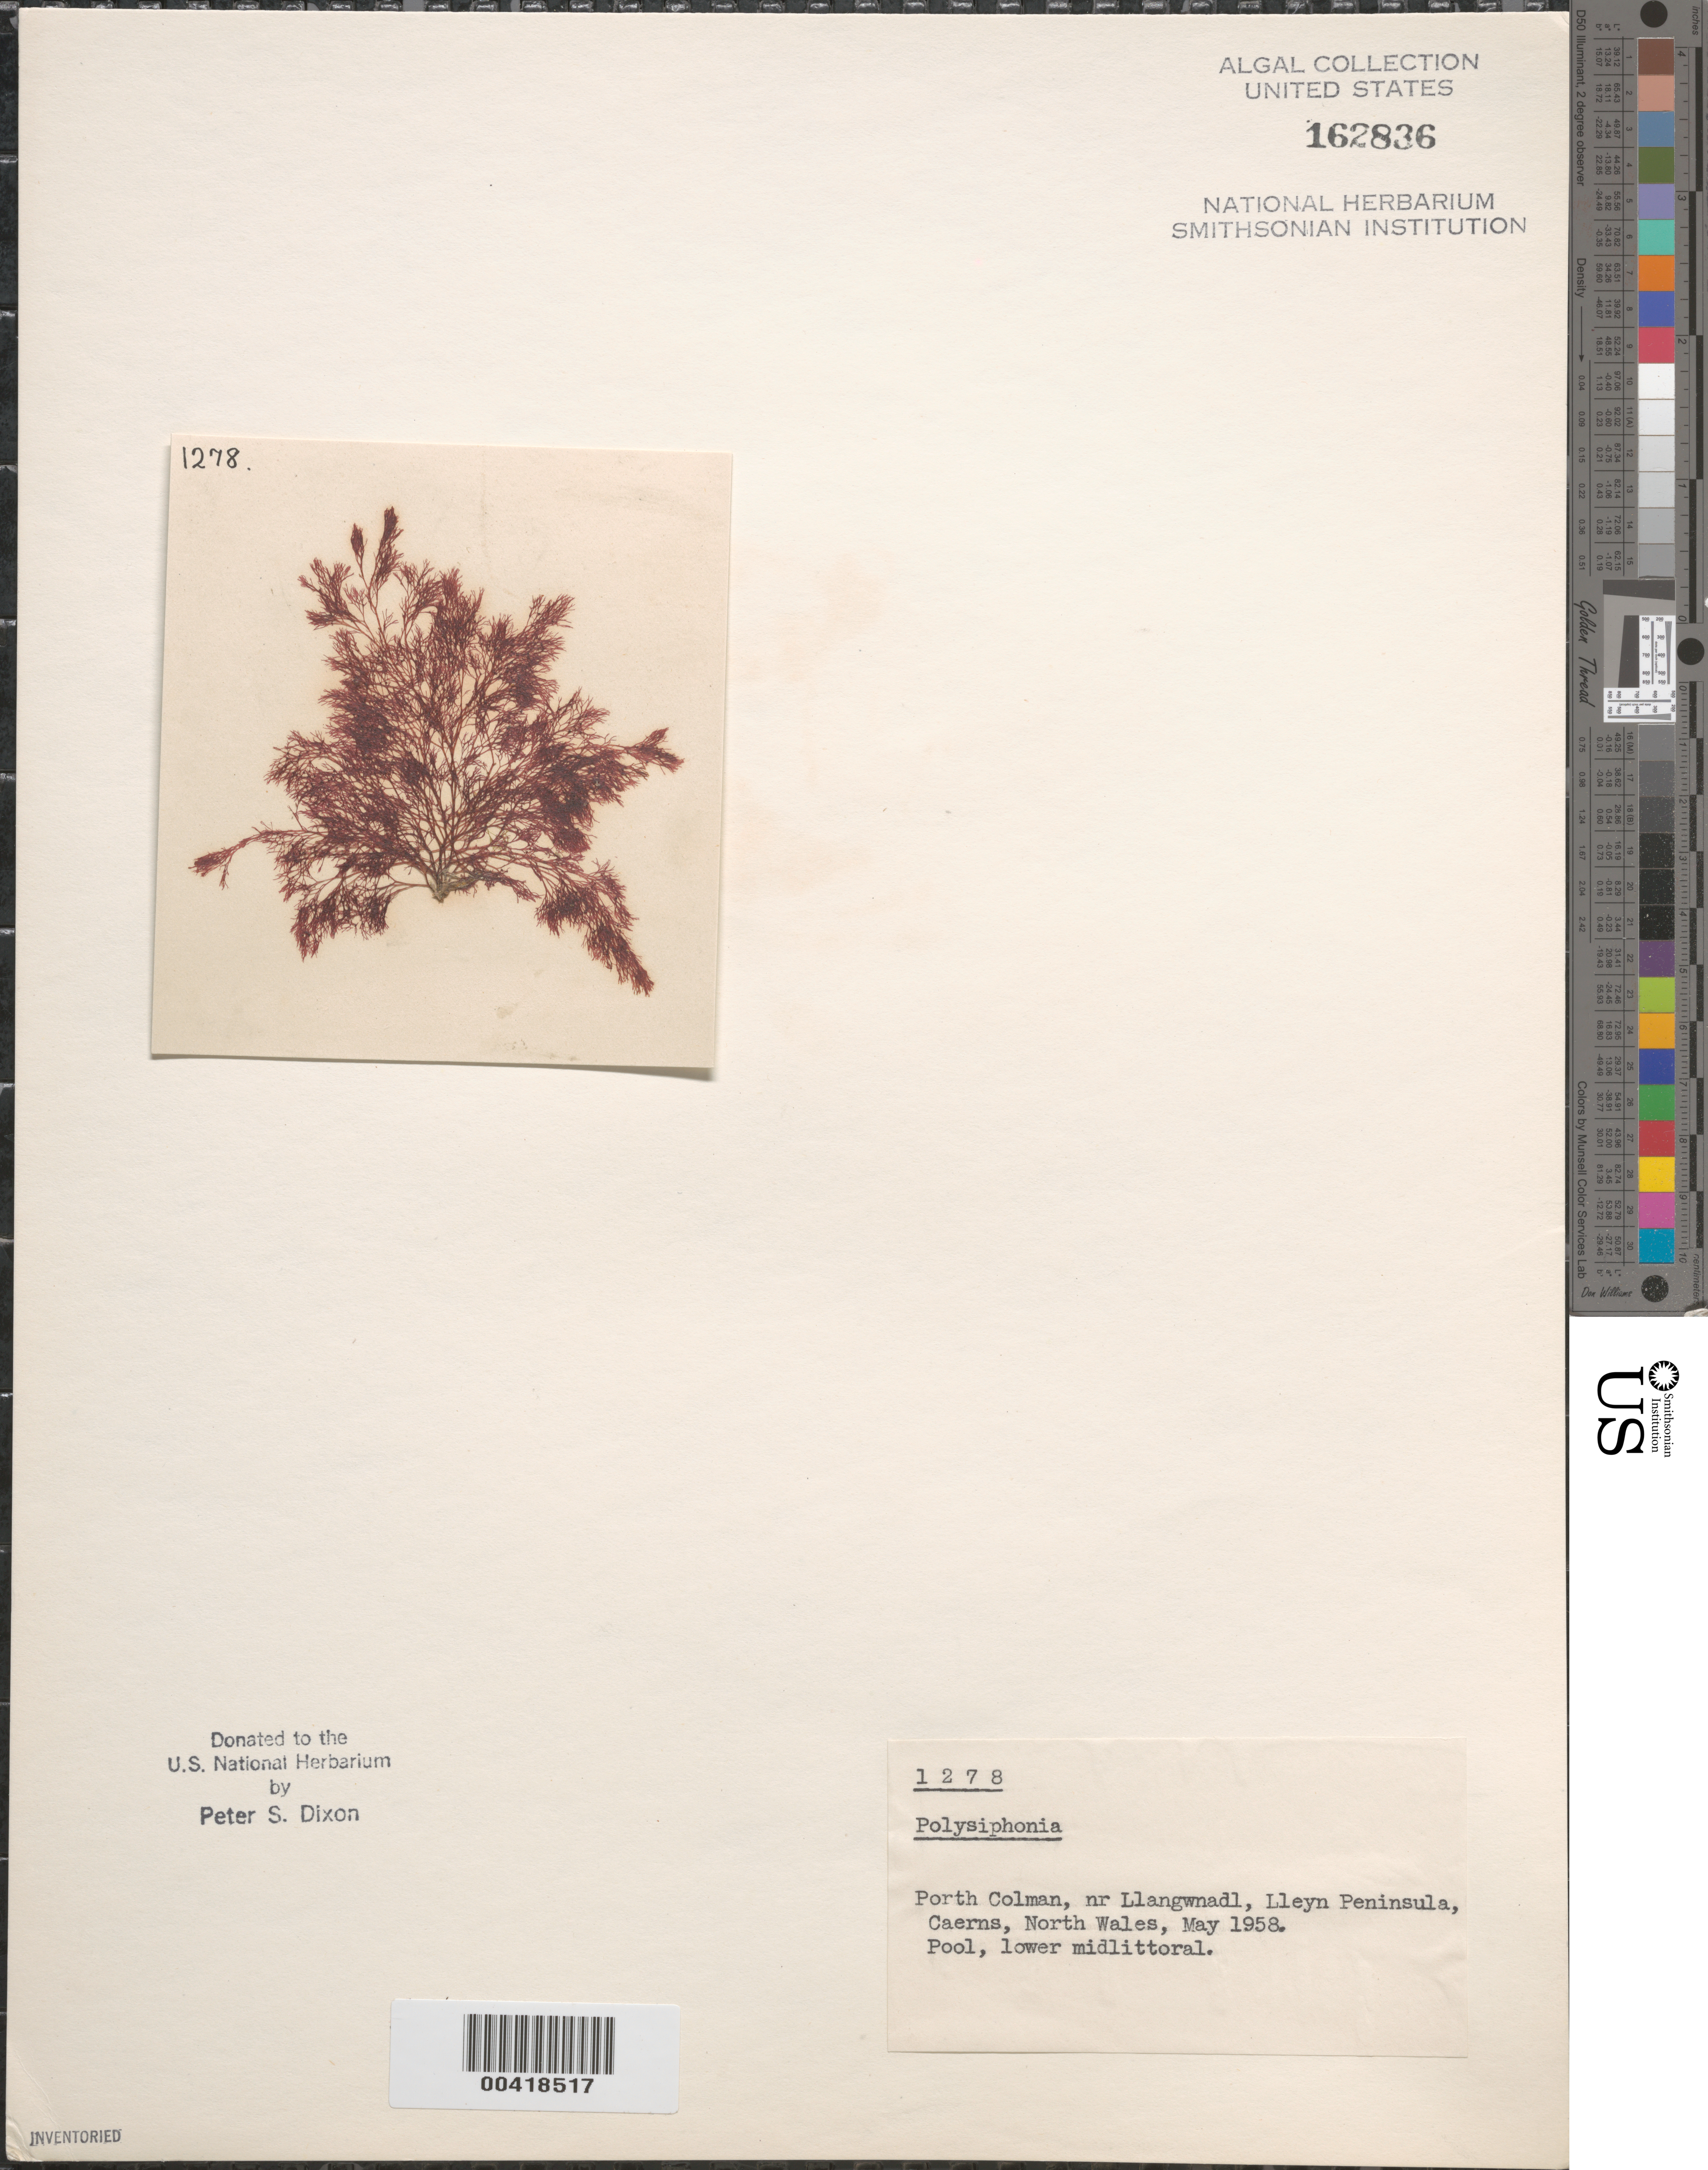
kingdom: Plantae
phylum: Rhodophyta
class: Florideophyceae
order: Ceramiales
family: Rhodomelaceae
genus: Polysiphonia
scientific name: Polysiphonia sp.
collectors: P. S. Dixon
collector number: PSD 1278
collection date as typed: May 1958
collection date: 1958-05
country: United Kingdom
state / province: Wales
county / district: Gwynedd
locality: Porth Colman, near Llangwnadl, Lleyn Peninsula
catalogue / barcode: US 162836